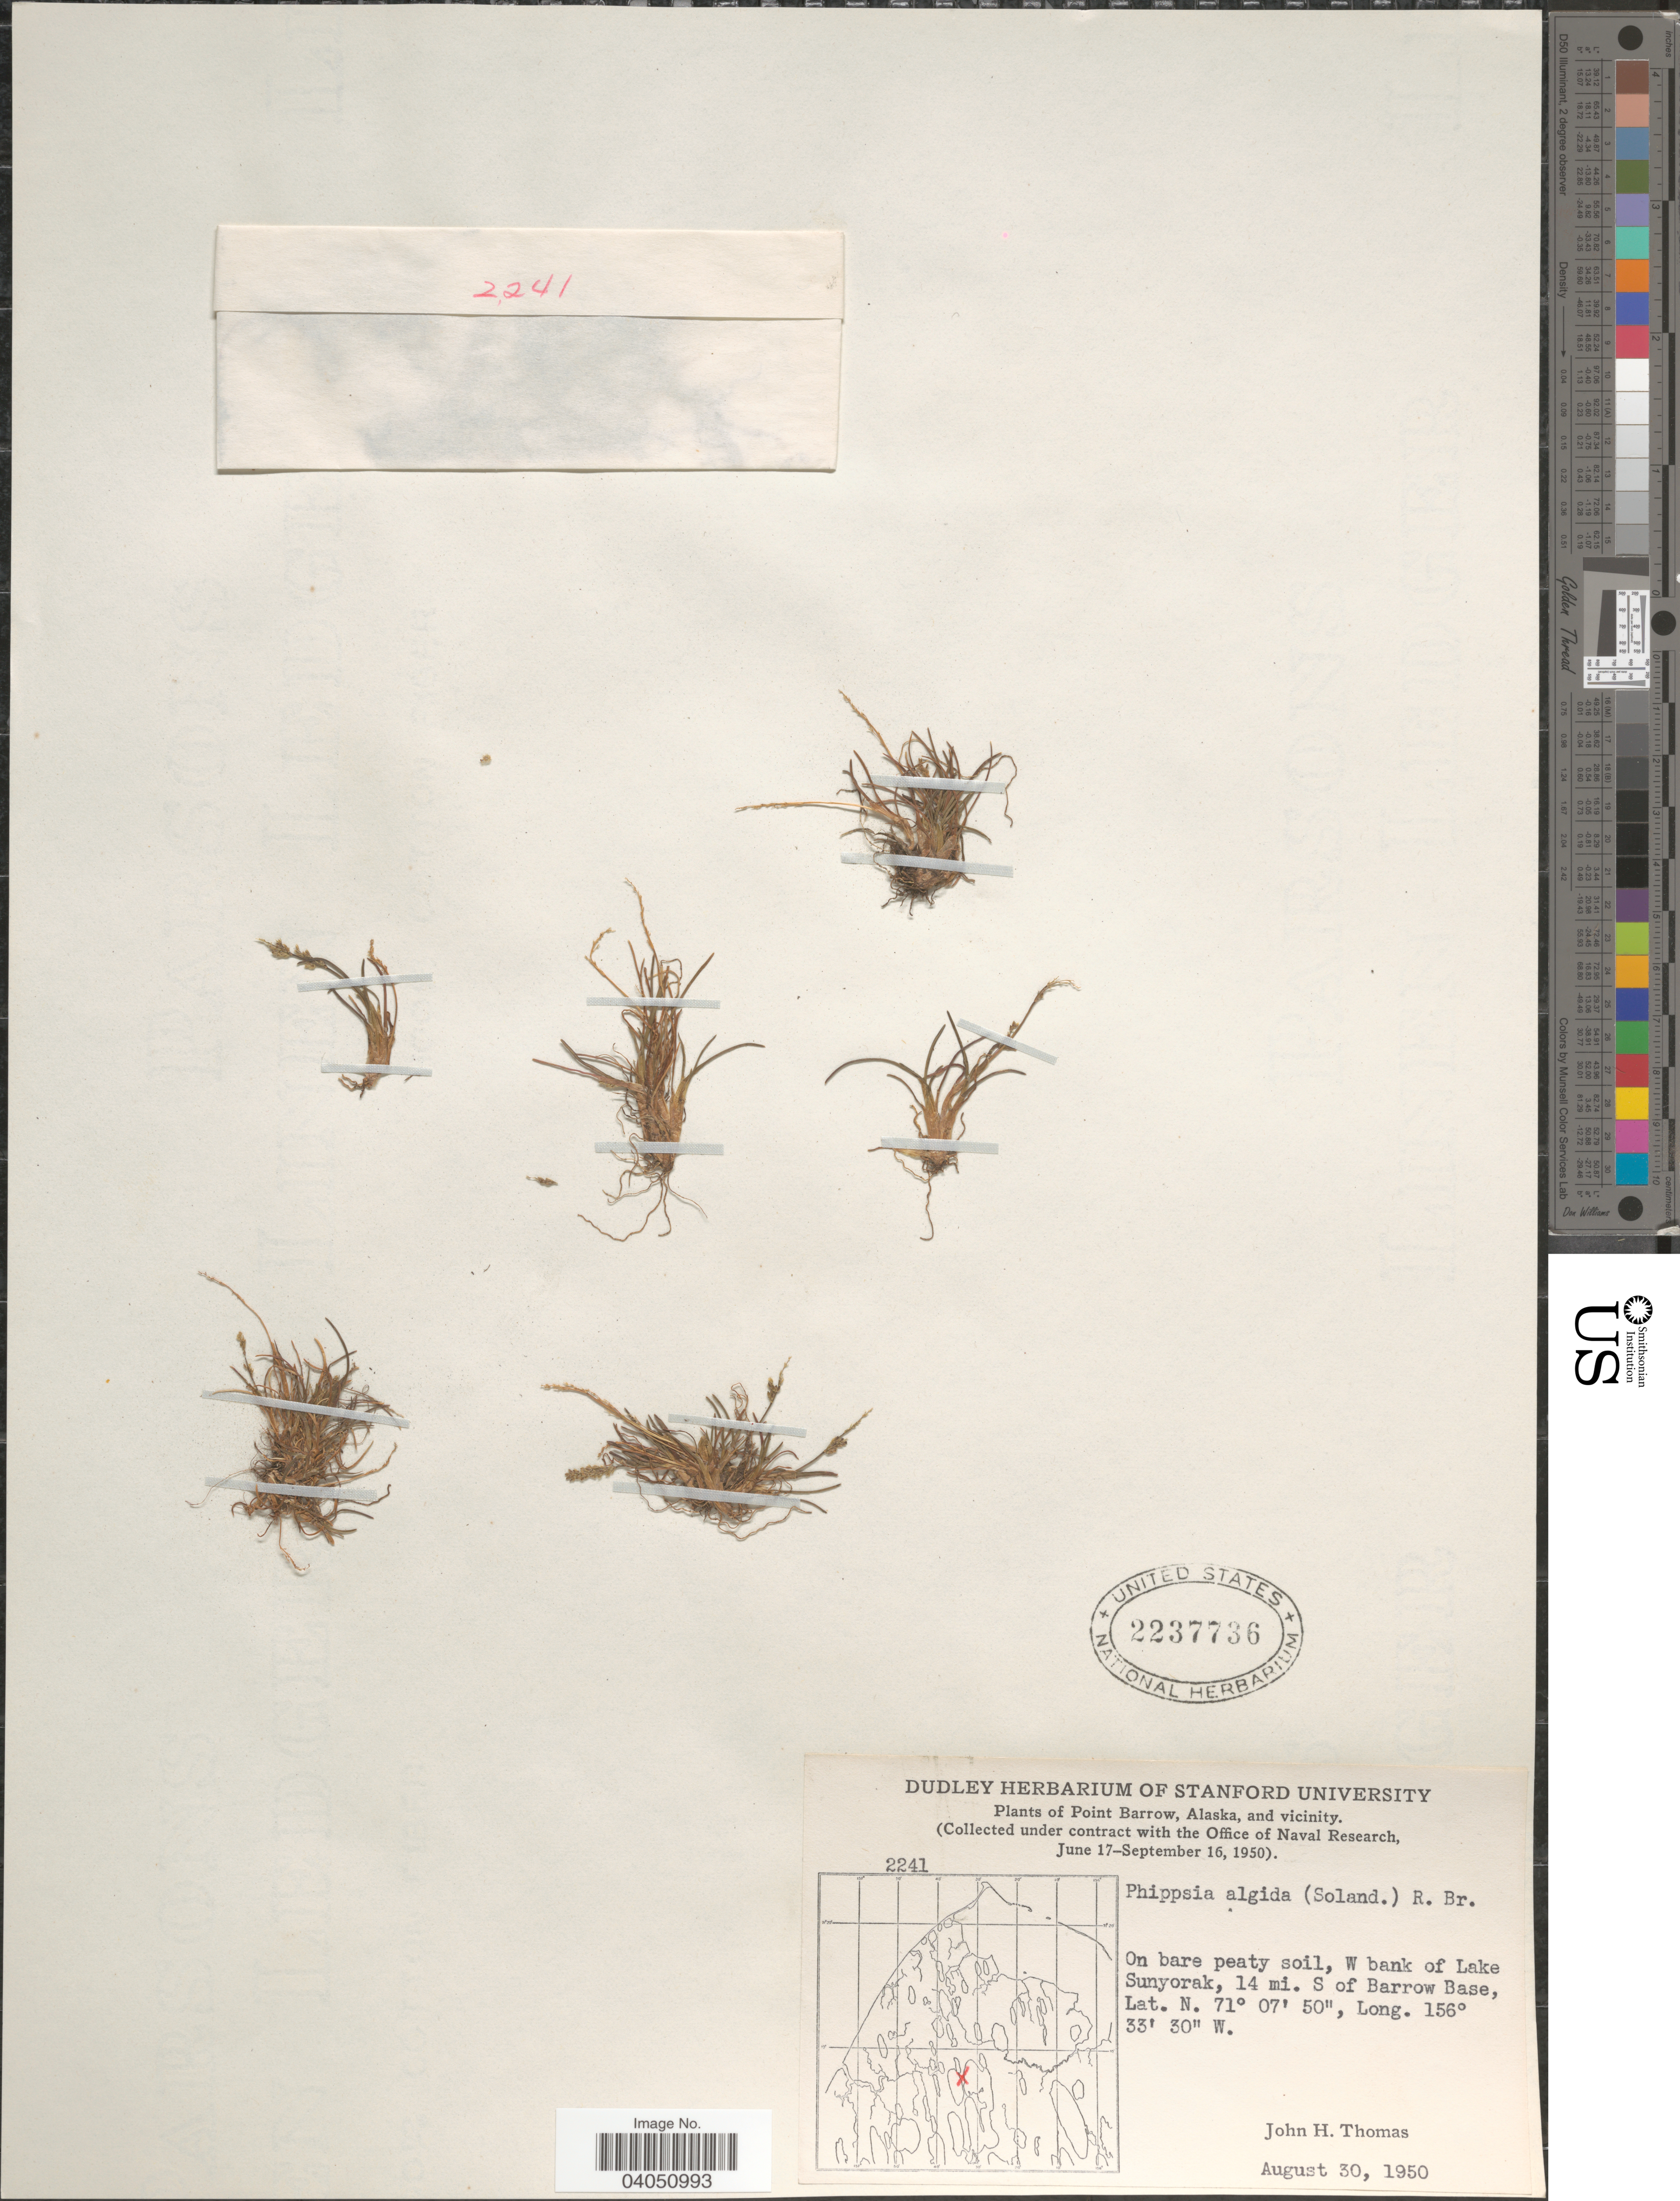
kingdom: Plantae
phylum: Tracheophyta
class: Liliopsida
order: Poales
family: Poaceae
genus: Phippsia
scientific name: Phippsia algida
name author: (Sol.) R. Br.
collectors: J. H. Thomas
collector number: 2241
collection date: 1950-08-30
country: United States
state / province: Alaska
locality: Point Barrow, and vicinity. On bare peaty soil, W bank of Lake Sunyorak, 14 mi. S of Barrow Base.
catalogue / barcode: US 2237736